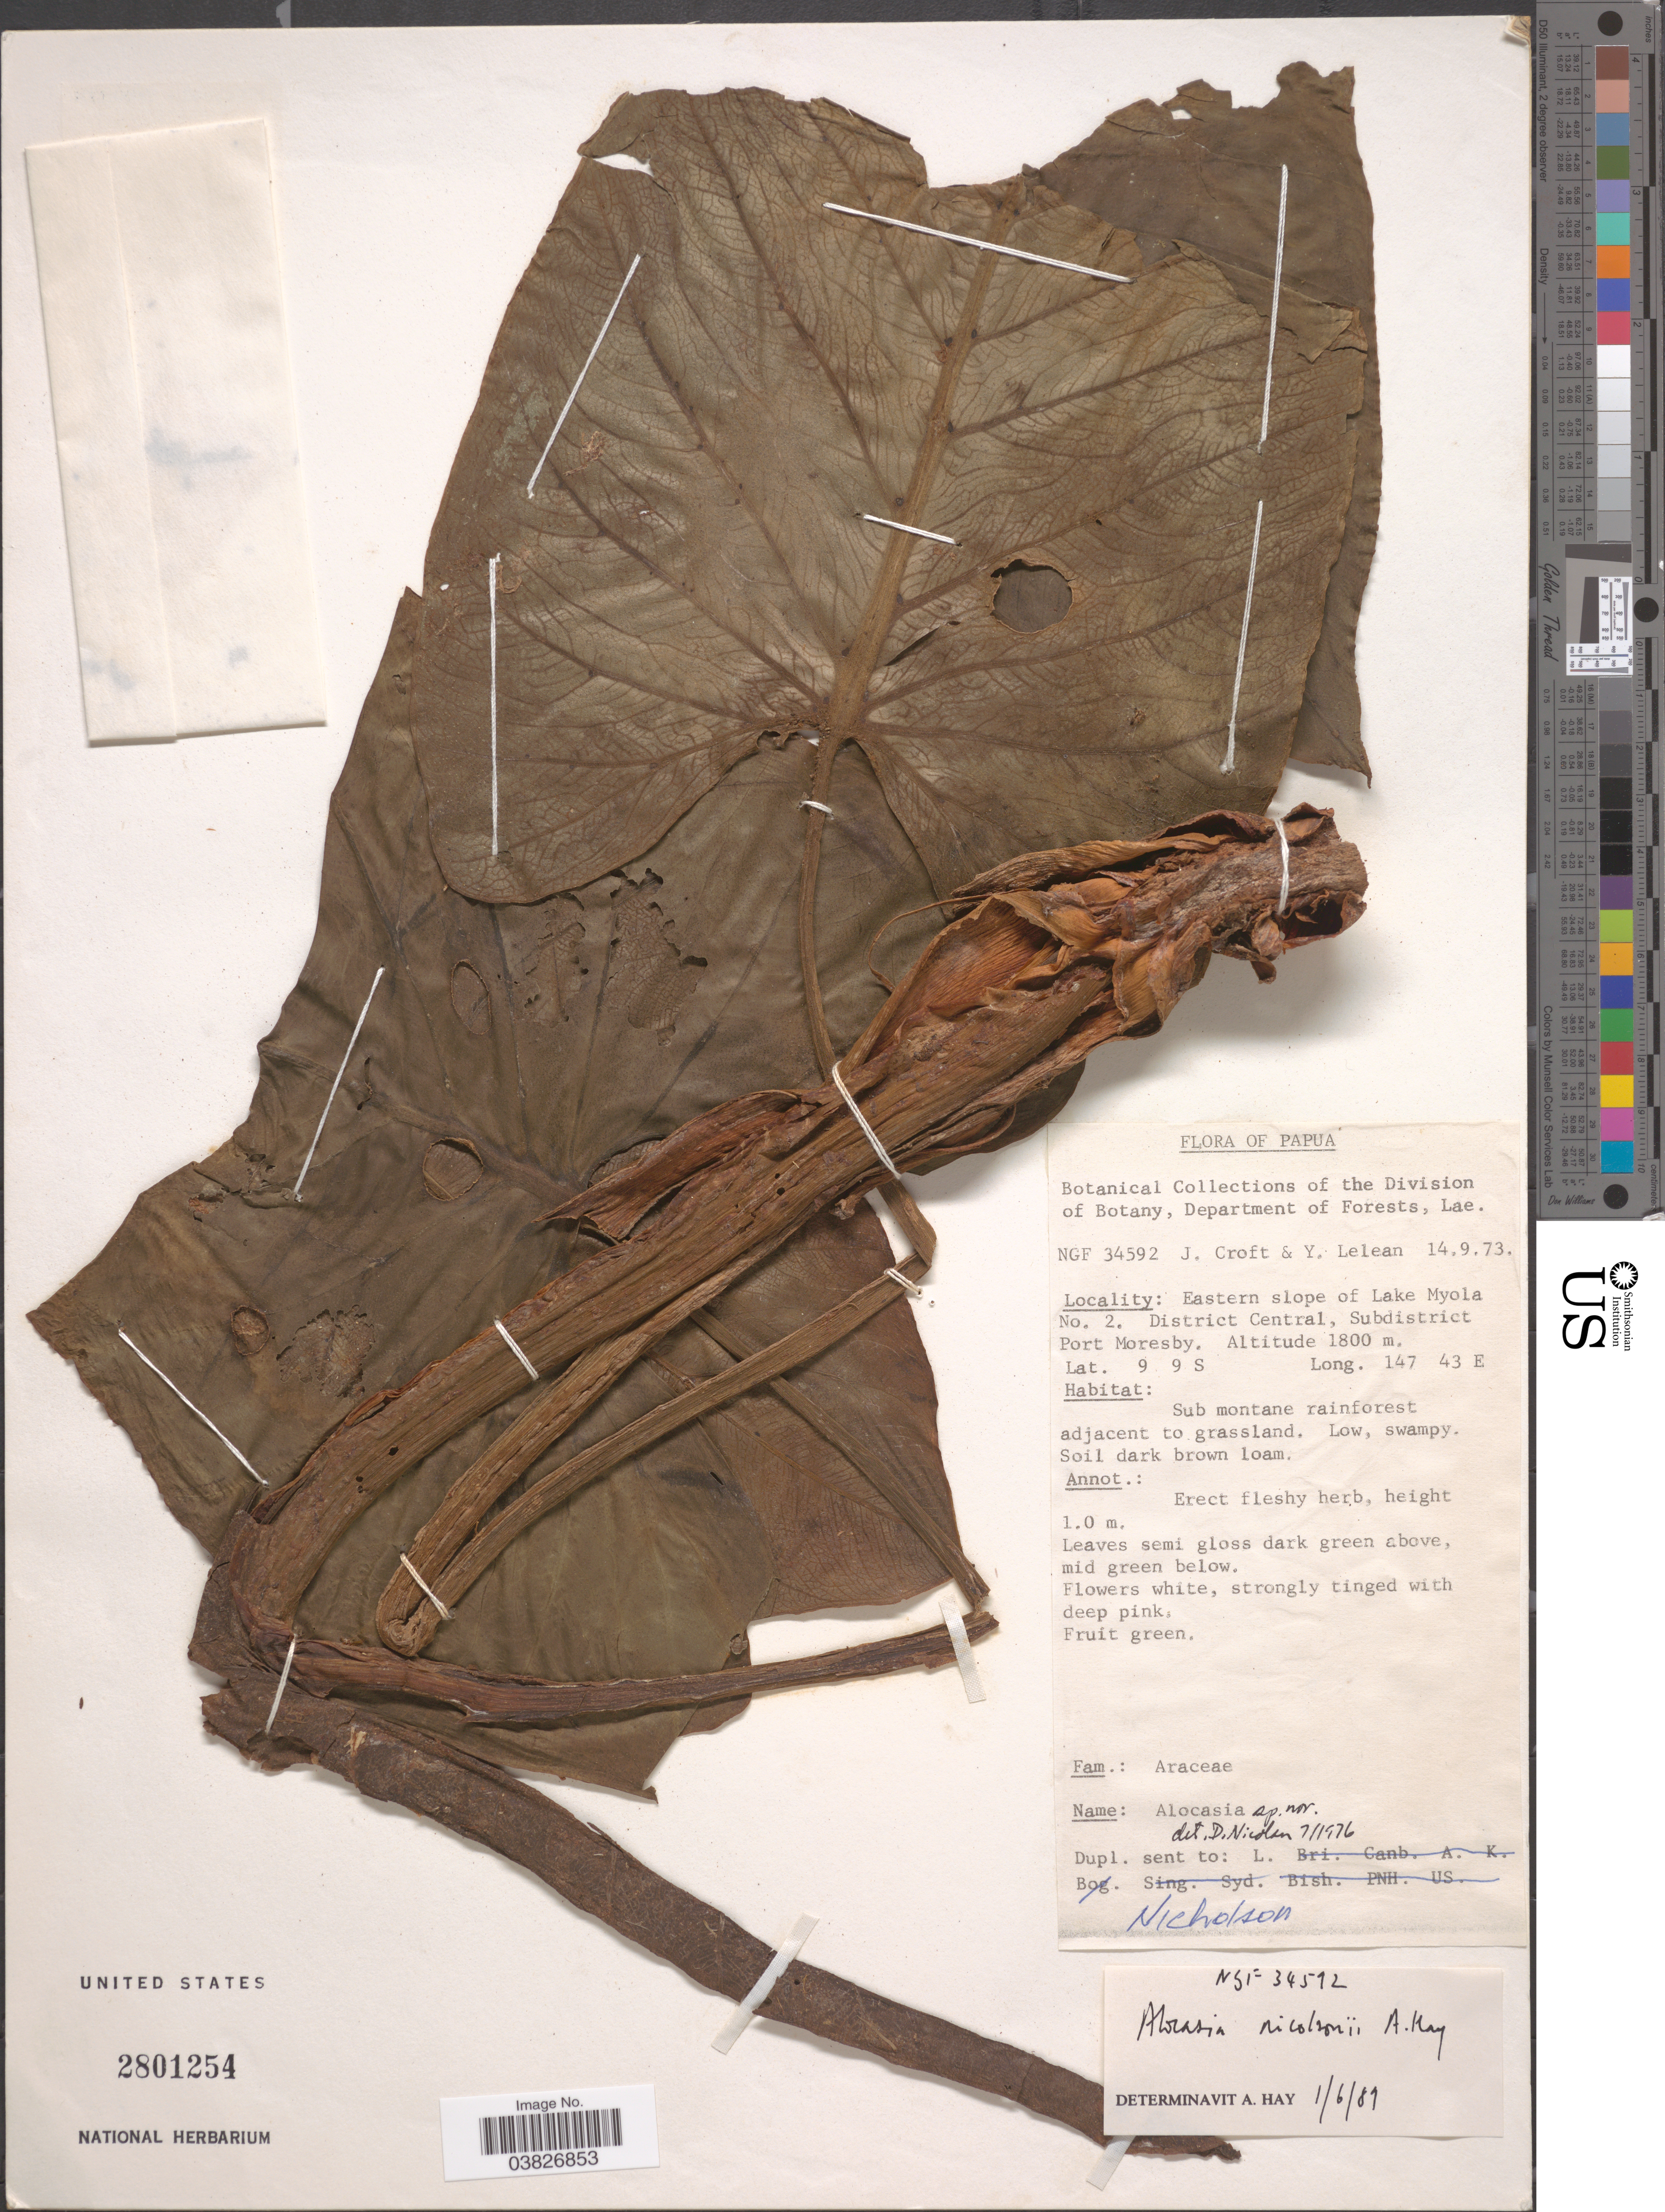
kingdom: Plantae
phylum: Tracheophyta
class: Liliopsida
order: Alismatales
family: Araceae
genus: Alocasia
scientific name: Alocasia nicolsonii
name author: A. Hay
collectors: J. Croft & Y. Lelean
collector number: NGF 34592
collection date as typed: Transcribed d/m/y: 14/9/73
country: Papua New Guinea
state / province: Central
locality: Papua. Eastern slopes of Lake Myola No. 2. District Central, Subdistrict Port Moresby.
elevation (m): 1800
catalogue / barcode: US 2801254